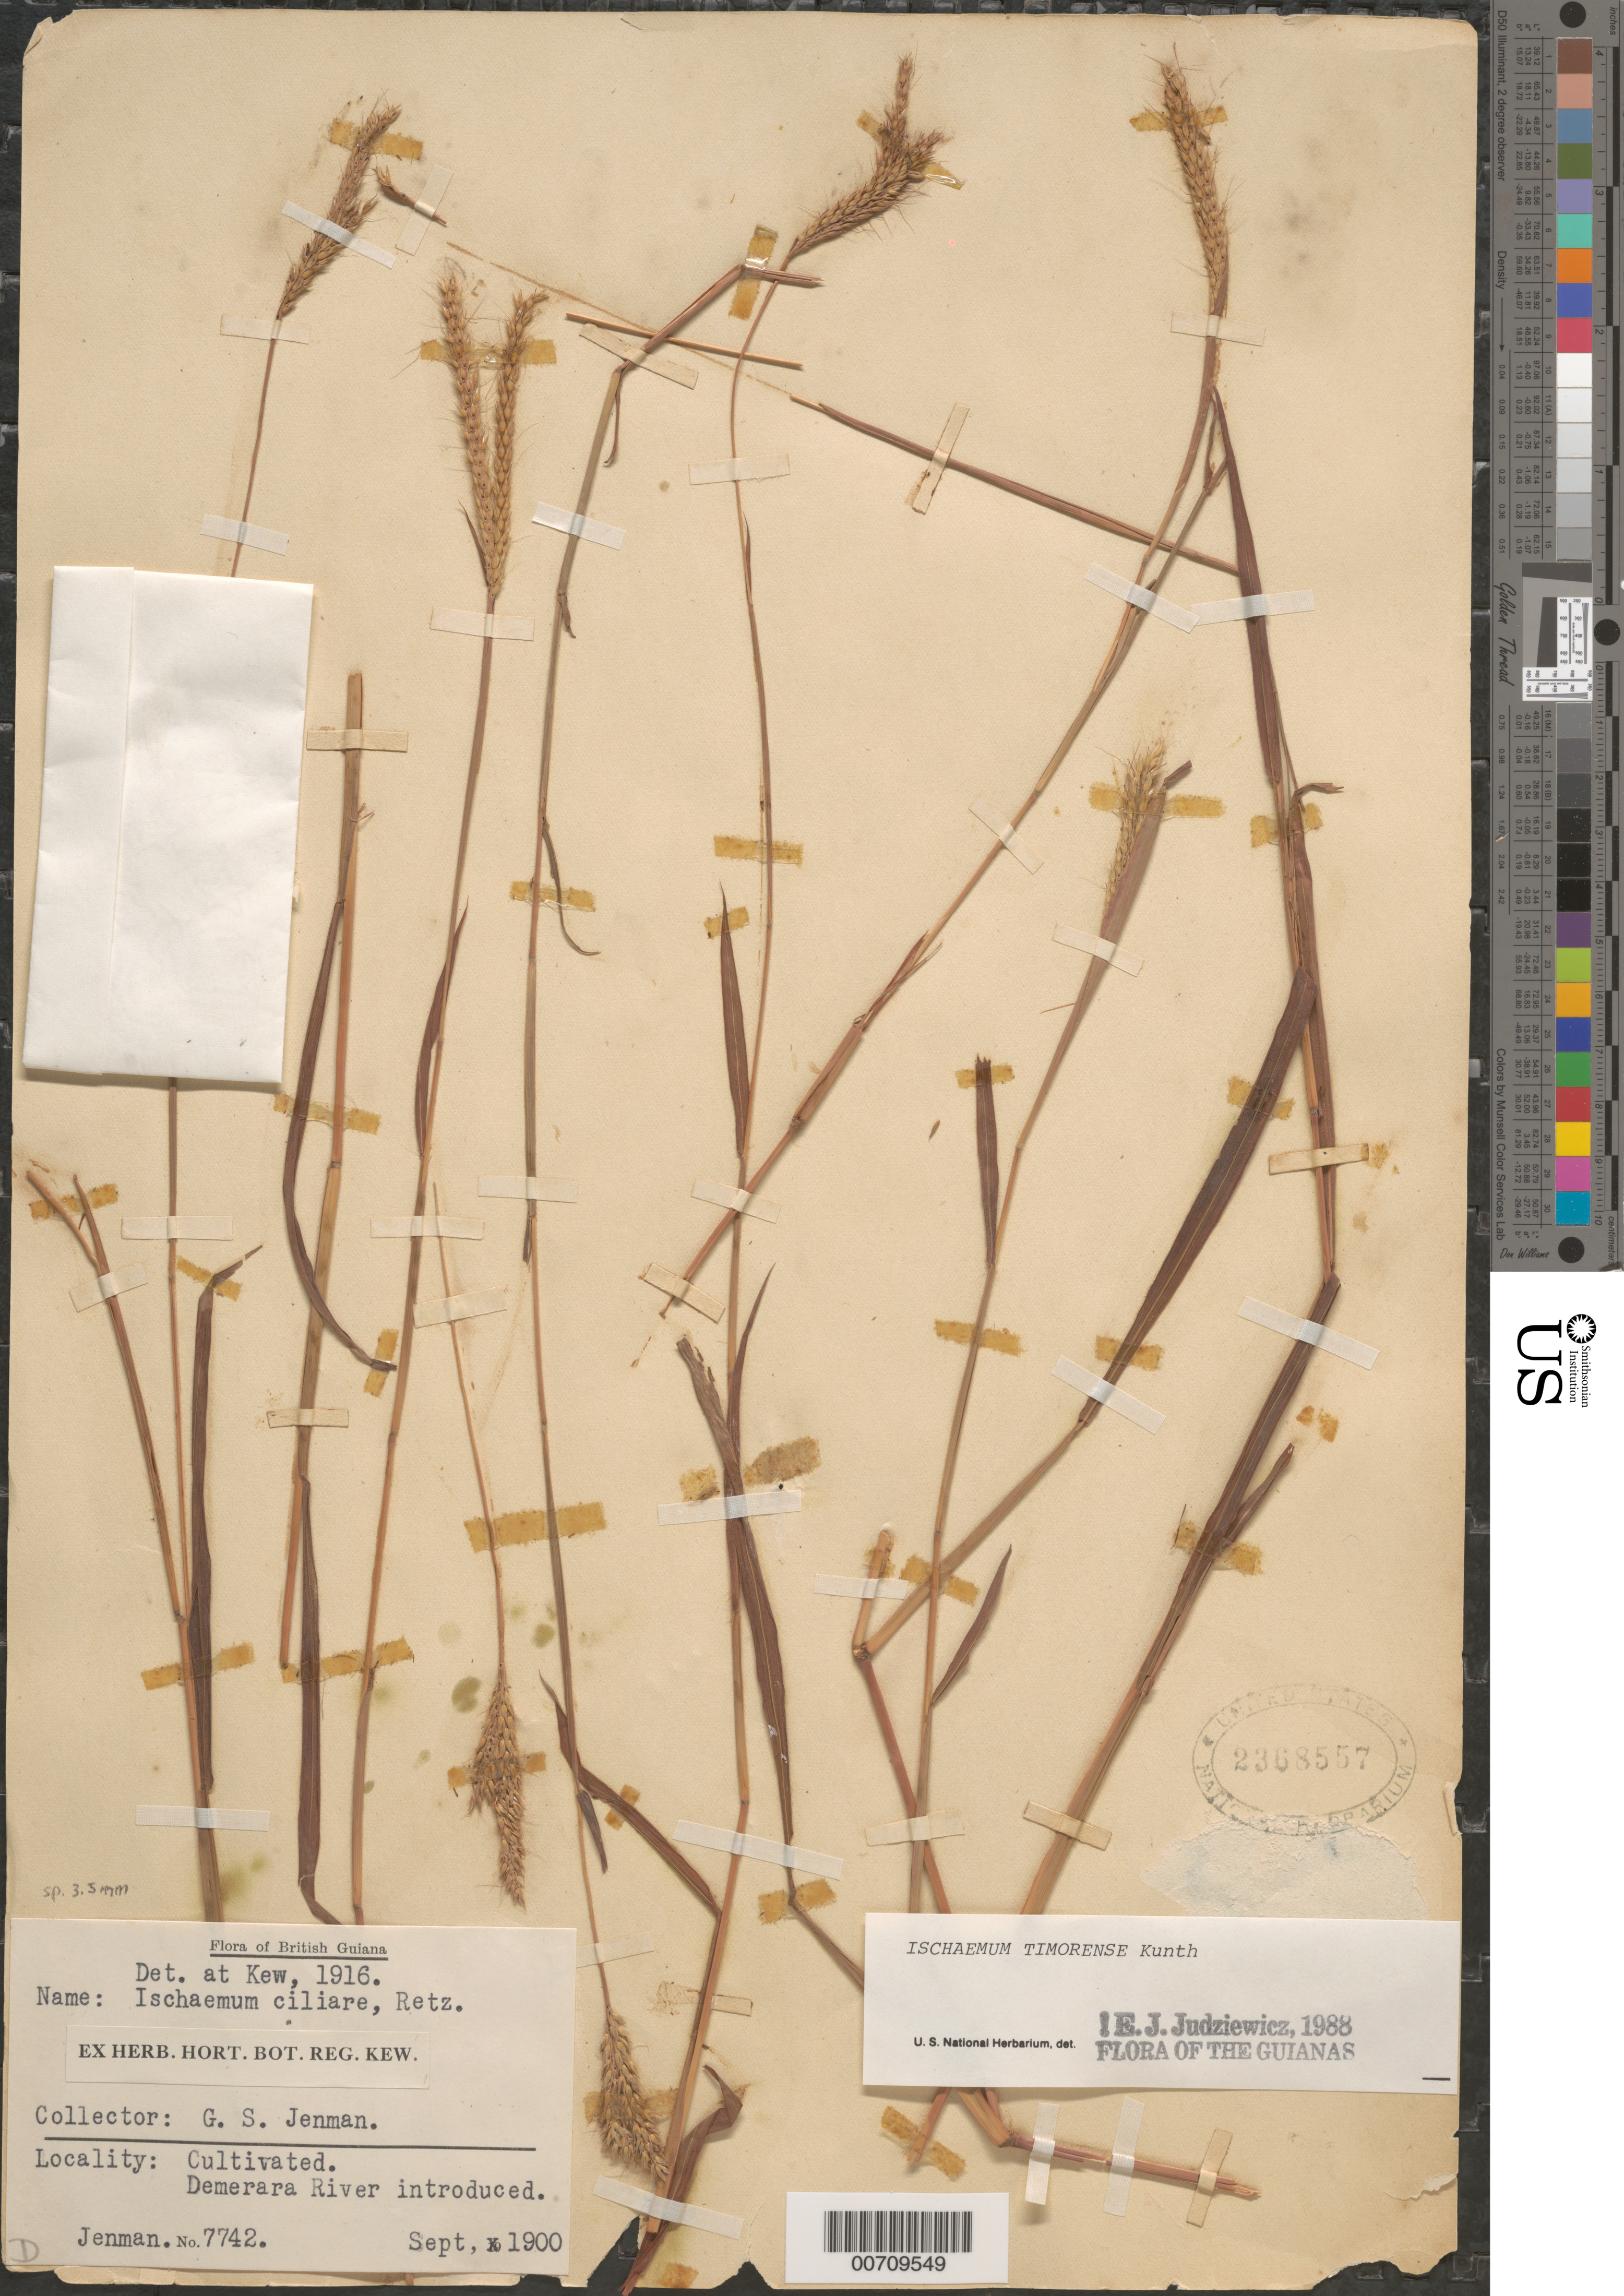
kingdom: Plantae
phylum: Tracheophyta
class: Liliopsida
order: Poales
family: Poaceae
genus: Ischaemum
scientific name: Ischaemum timorense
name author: Kunth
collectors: G. S. Jenman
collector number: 7742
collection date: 1900-09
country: Guyana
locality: British Guiana. Cultivated. Demerara River introduced.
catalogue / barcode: US 2368557